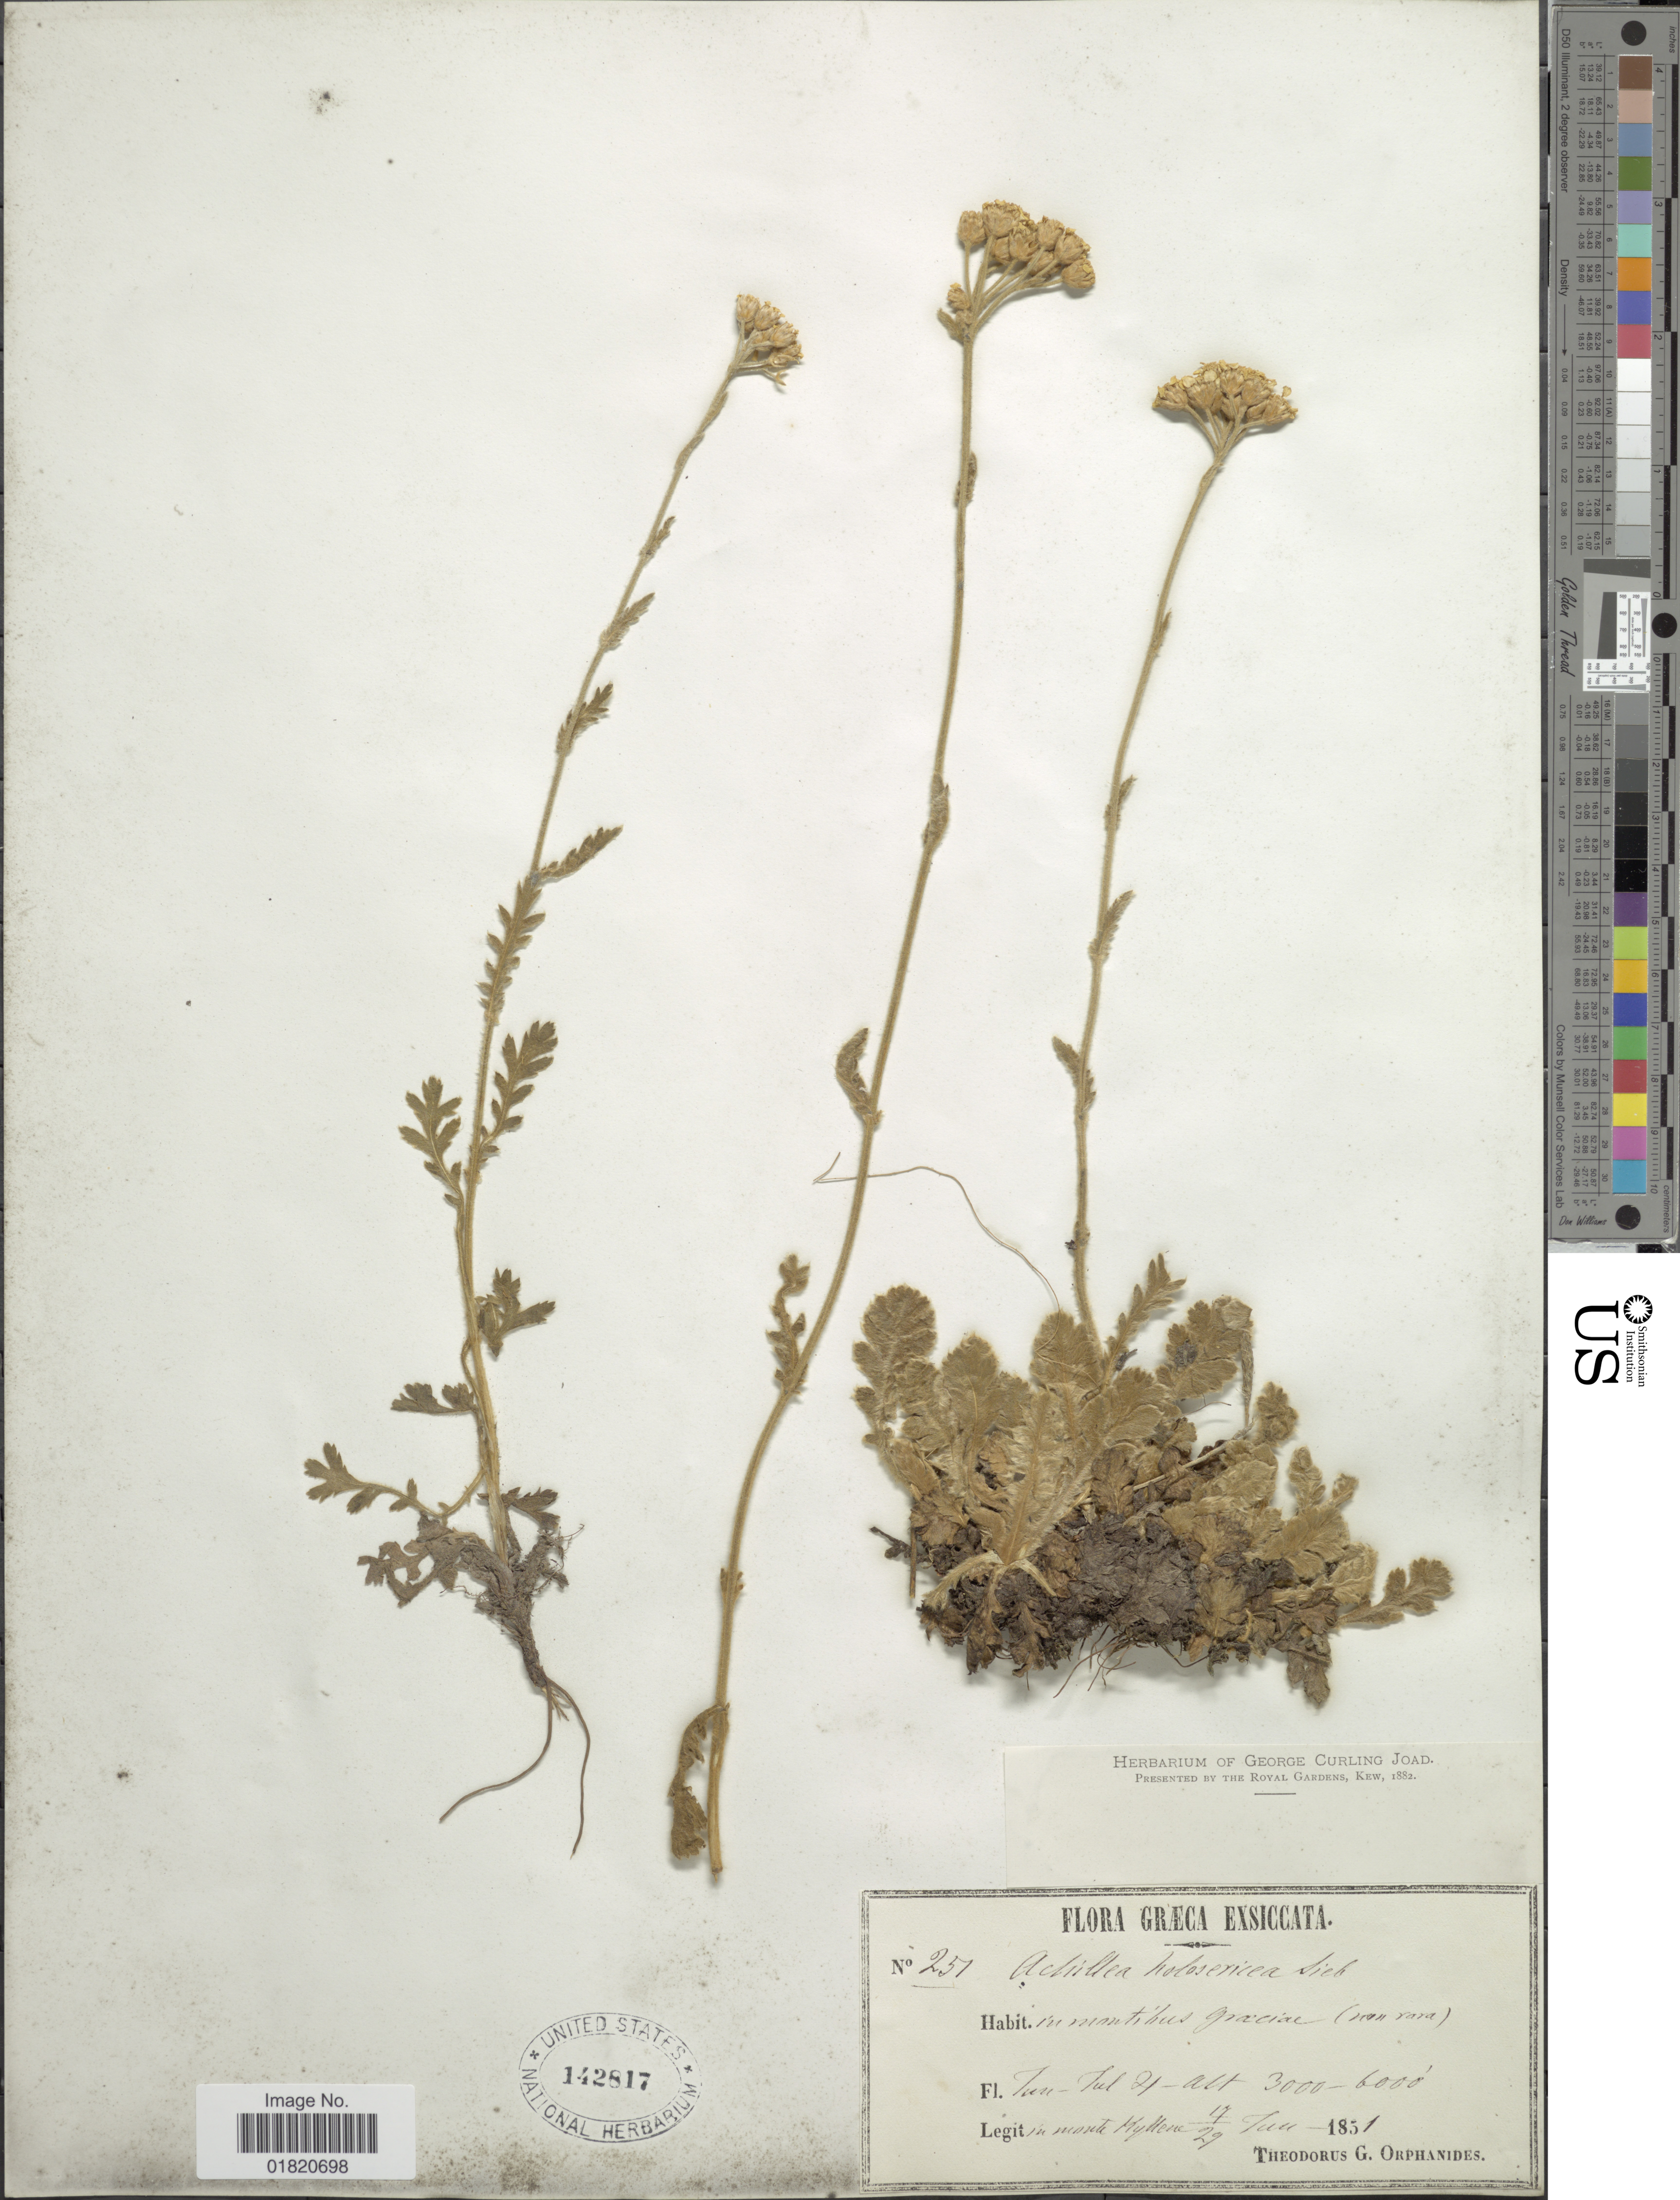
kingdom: Plantae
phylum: Tracheophyta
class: Magnoliopsida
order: Asterales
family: Asteraceae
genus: Achillea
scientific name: Achillea holosericea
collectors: T. G. Orphanides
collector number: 251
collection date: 1851-06-17/1851-06-29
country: Greece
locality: Graeca. In montibus Graciae.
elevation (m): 914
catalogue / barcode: US 142817